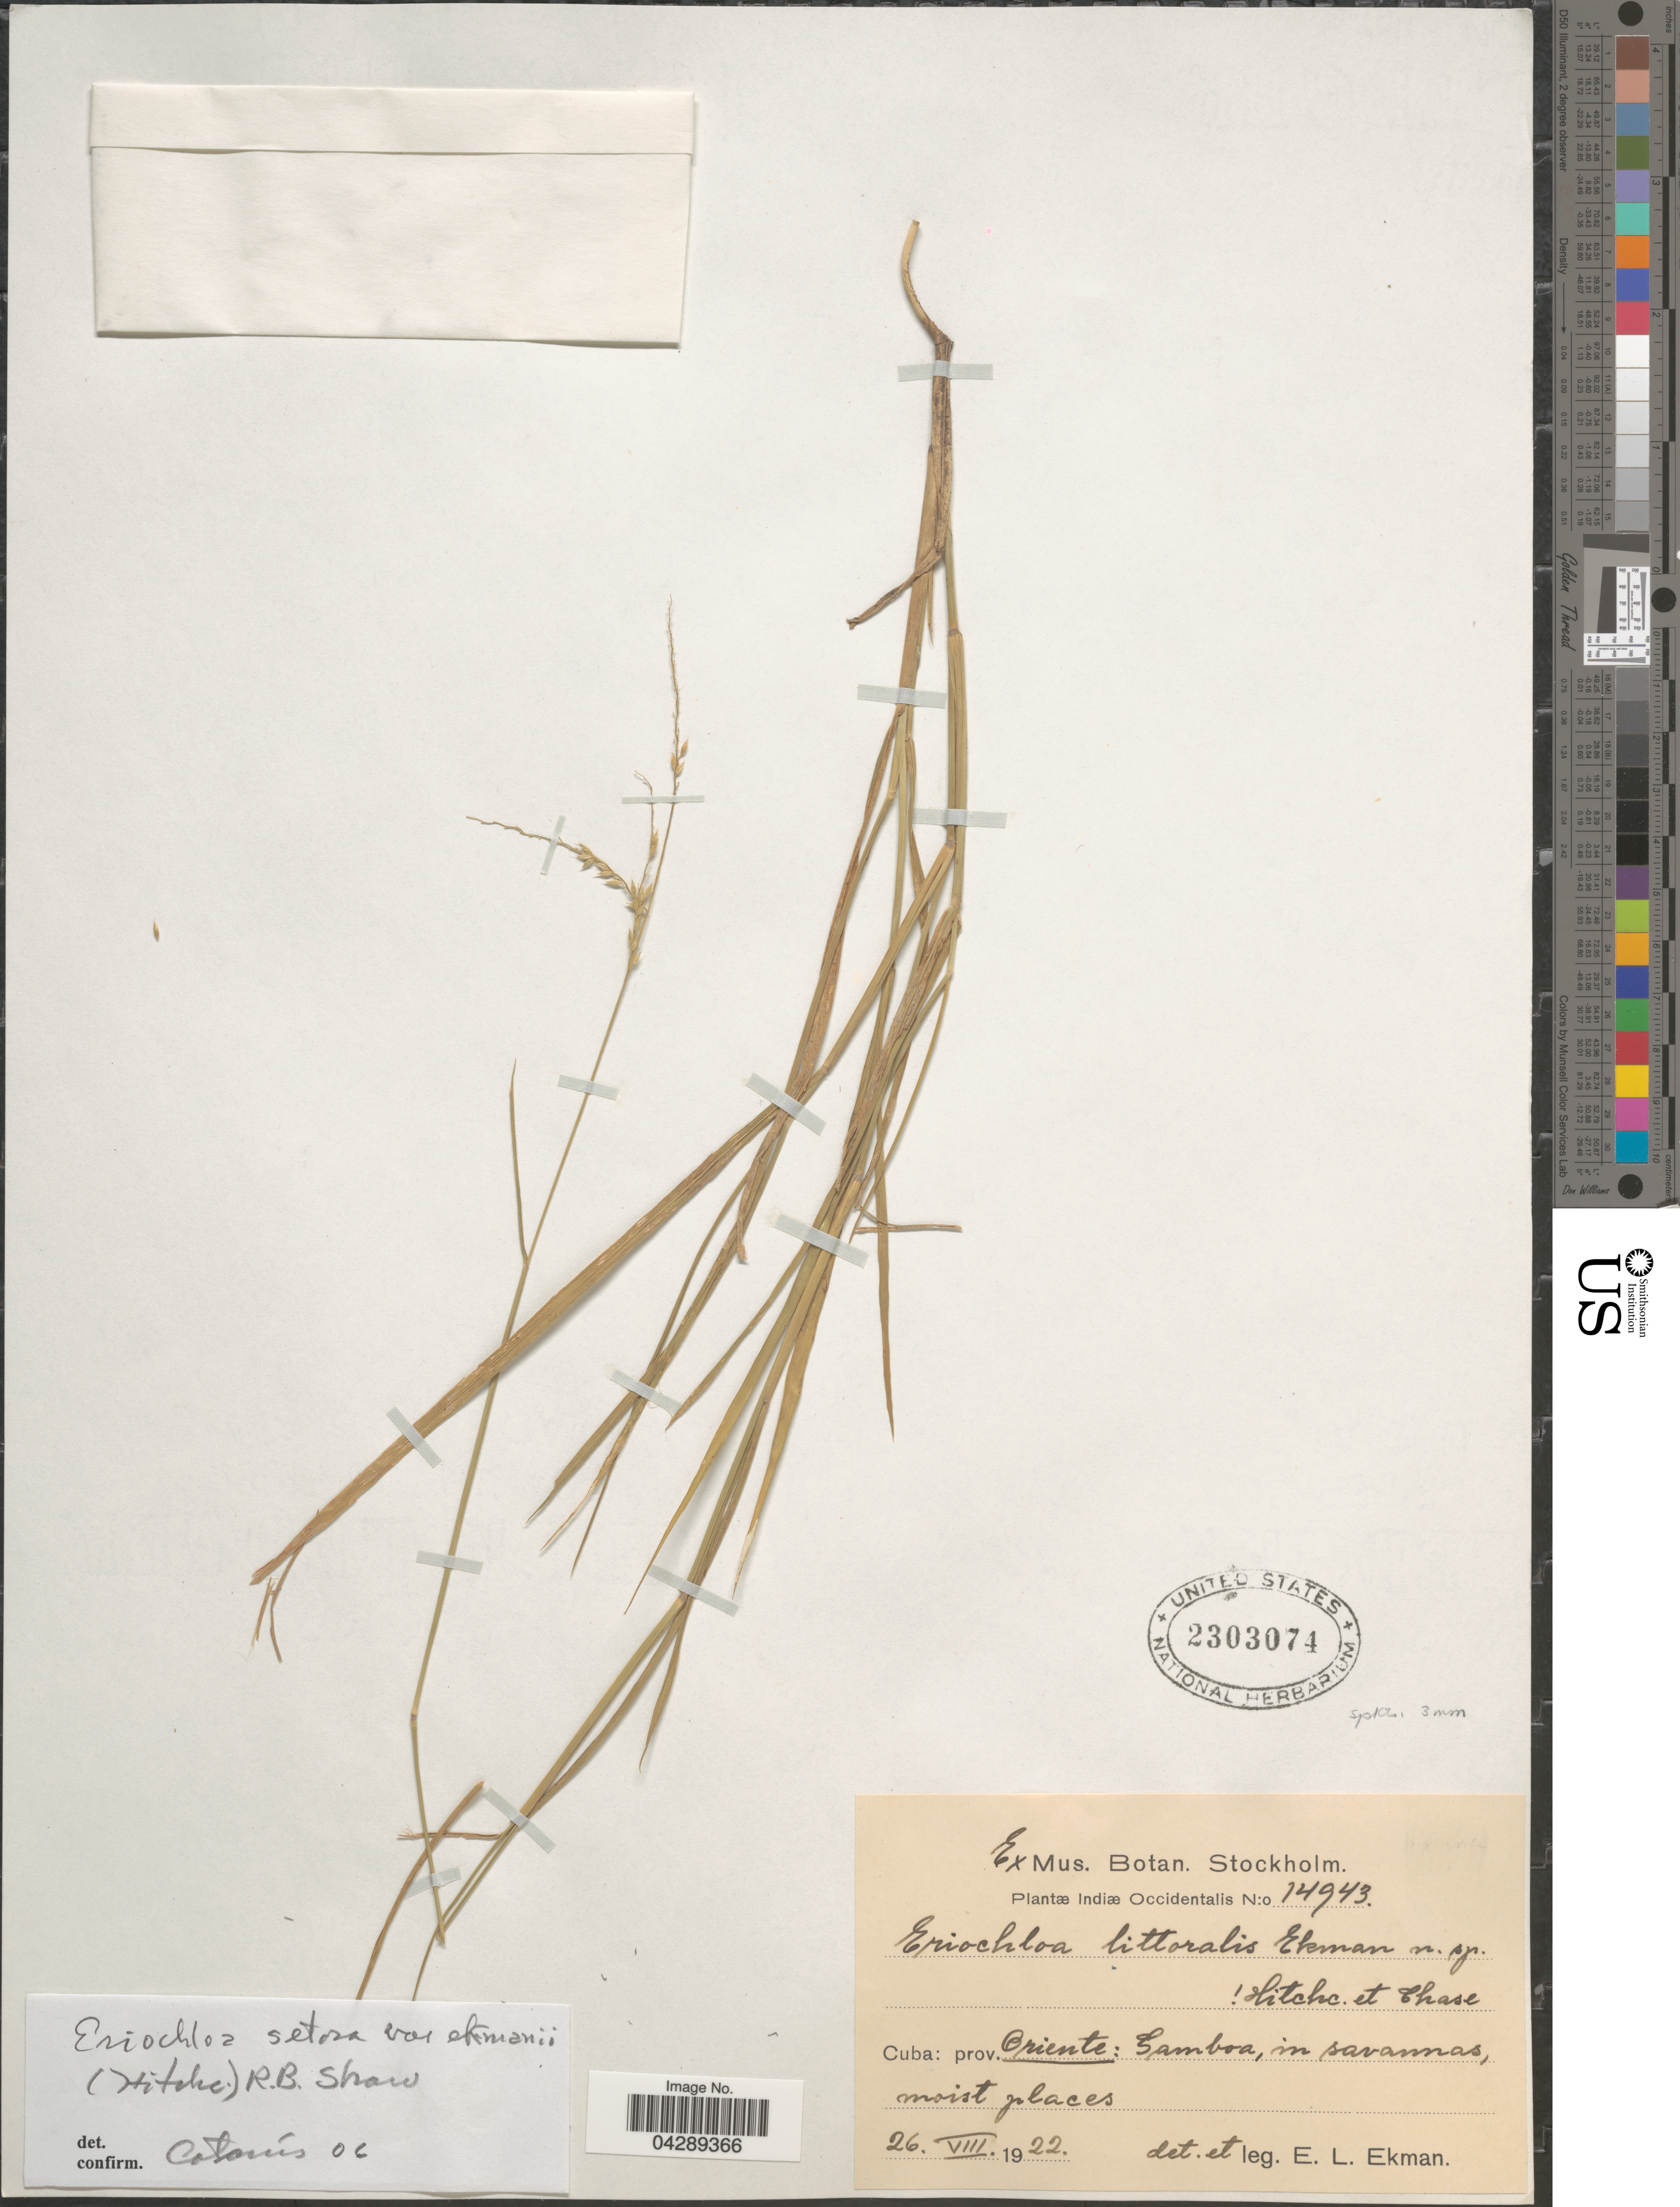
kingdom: Plantae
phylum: Tracheophyta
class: Liliopsida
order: Poales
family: Poaceae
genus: Eriochloa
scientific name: Eriochloa setosa var. ekmanii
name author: (Hitchc.) R.B. Shaw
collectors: E. L. Ekman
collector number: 14943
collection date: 1922-08-26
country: Cuba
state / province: Oriente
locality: Indiæ Occidentalis. Samboa, in savannas, moist places.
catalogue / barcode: US 2303074